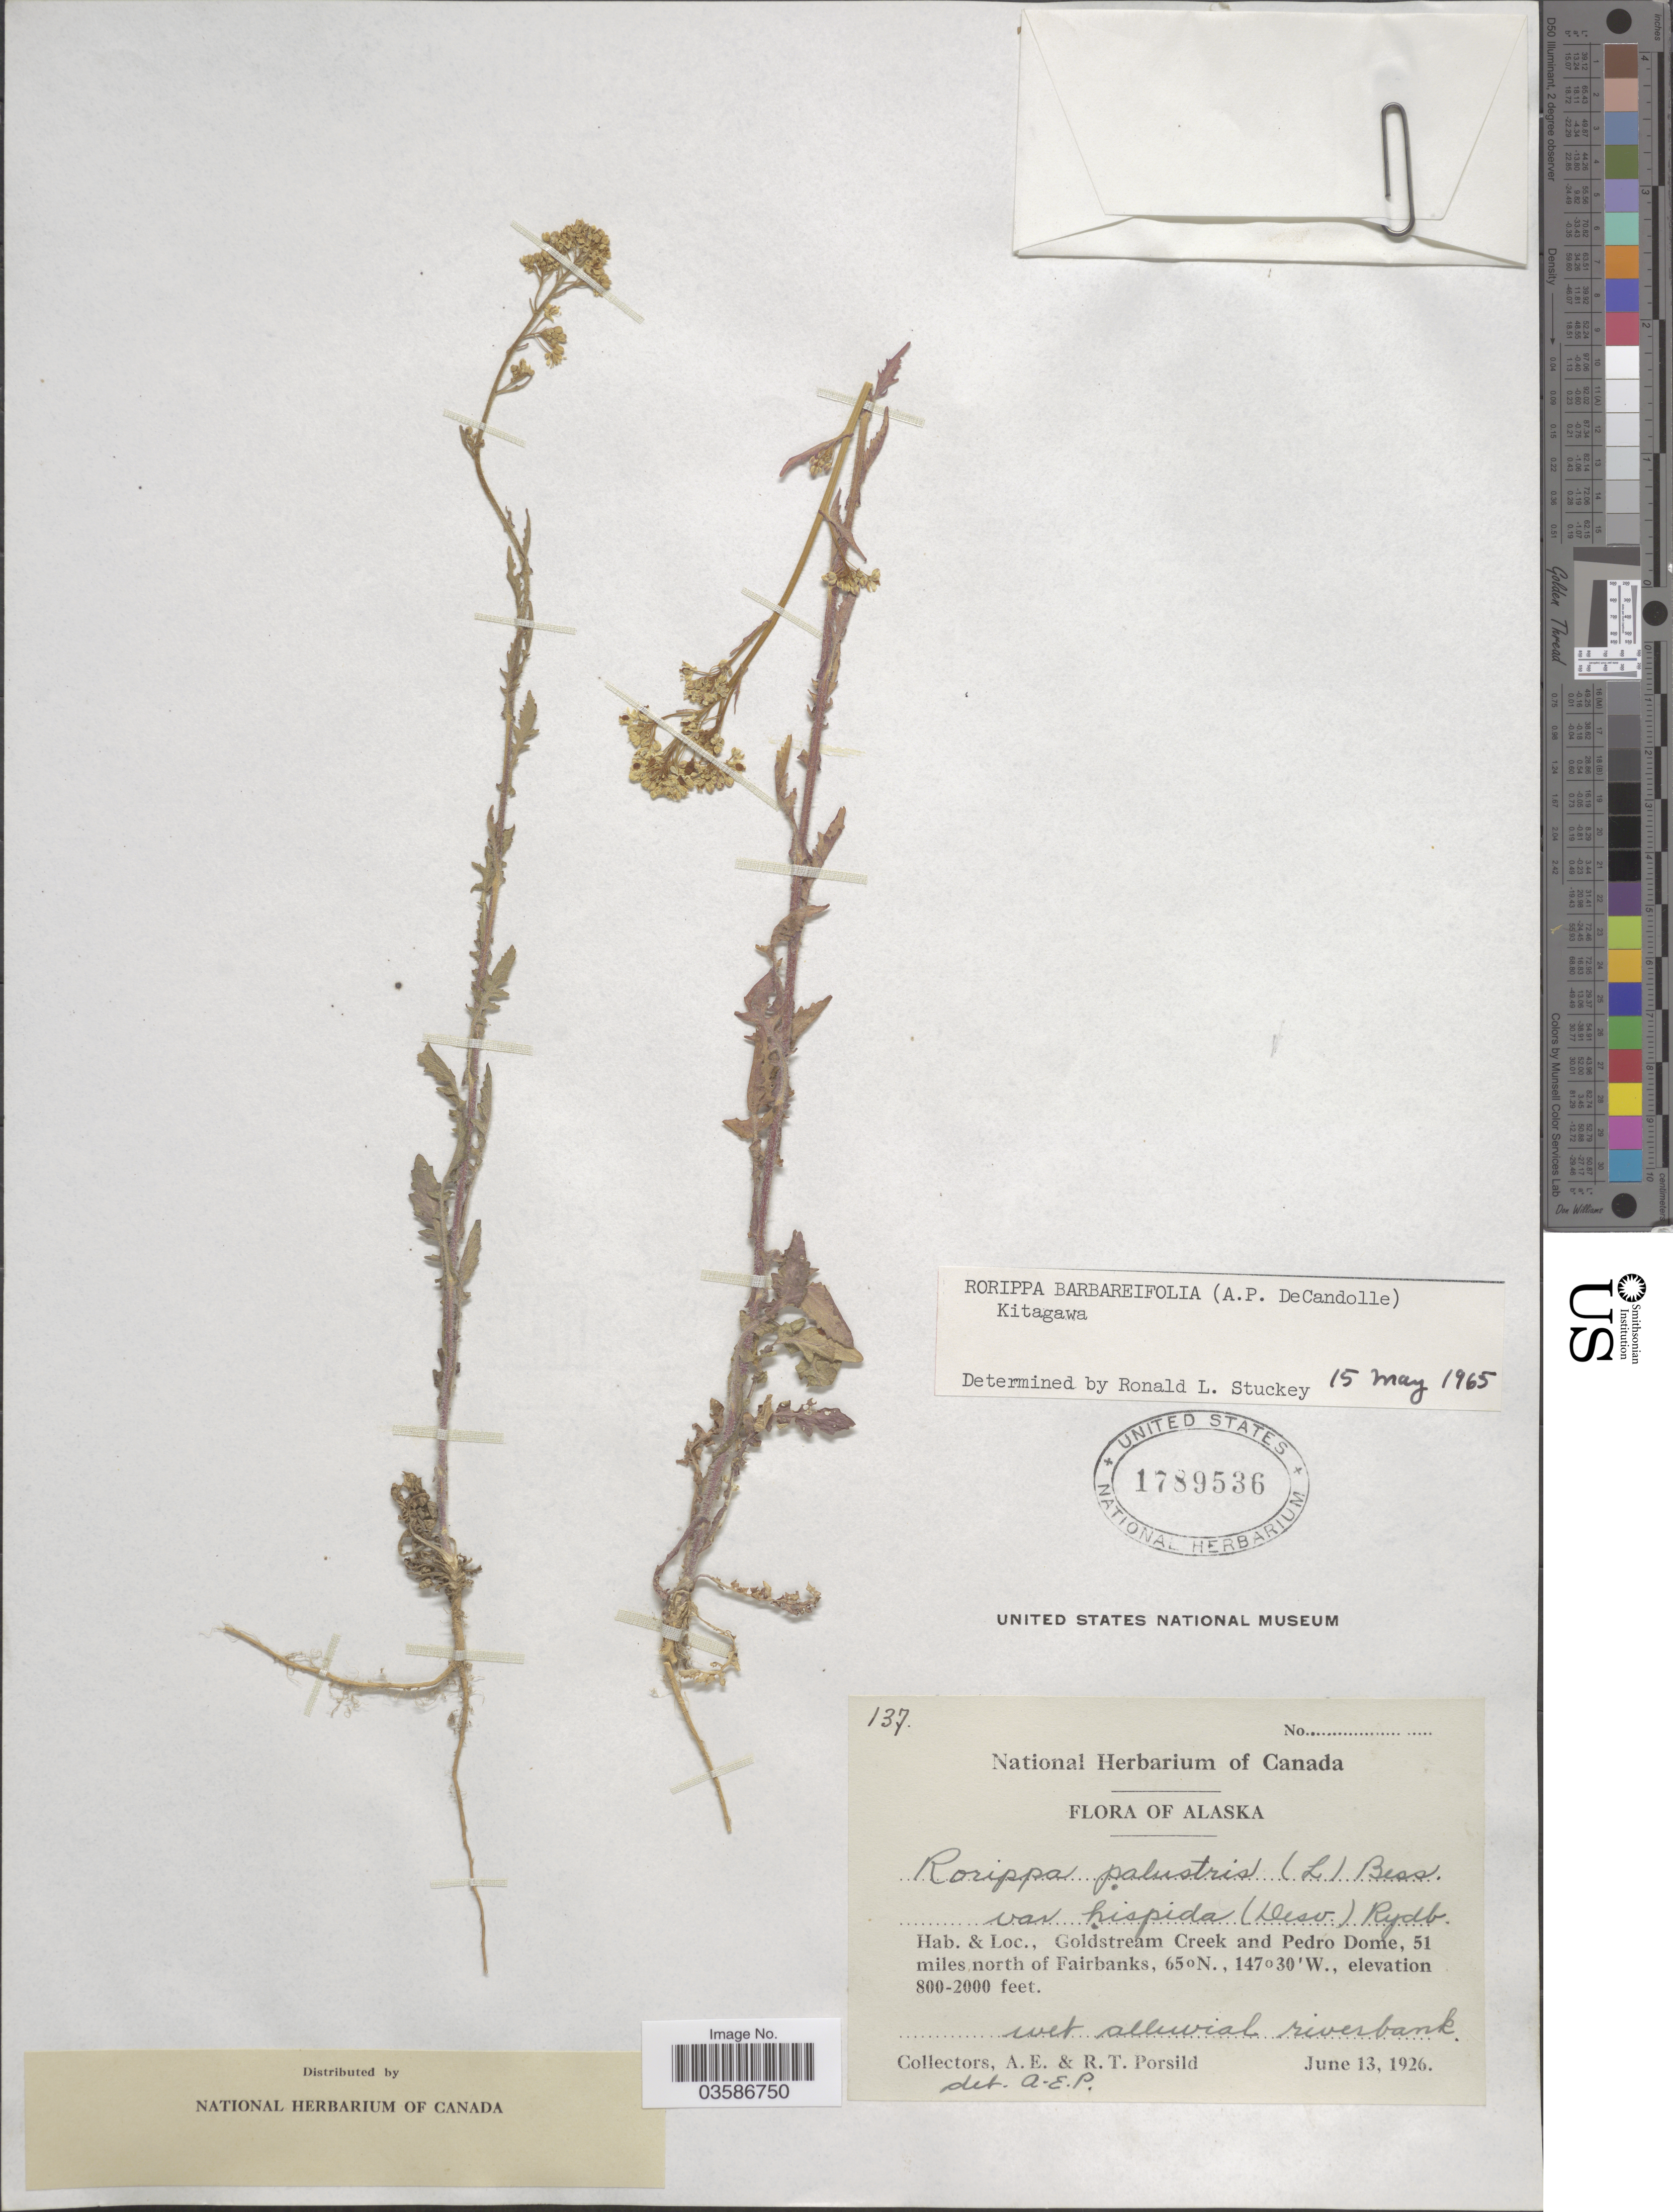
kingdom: Plantae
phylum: Tracheophyta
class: Magnoliopsida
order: Brassicales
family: Brassicaceae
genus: Rorippa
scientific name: Rorippa barbareifolia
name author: (DC.) Kitag.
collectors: A. E. Porsild & R. T. Porsild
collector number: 137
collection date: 1926-06-13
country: United States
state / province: Alaska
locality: Goldstream Creek and Pedro Dome, 51 miles north of Fairbanks.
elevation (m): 244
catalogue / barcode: US 1789536